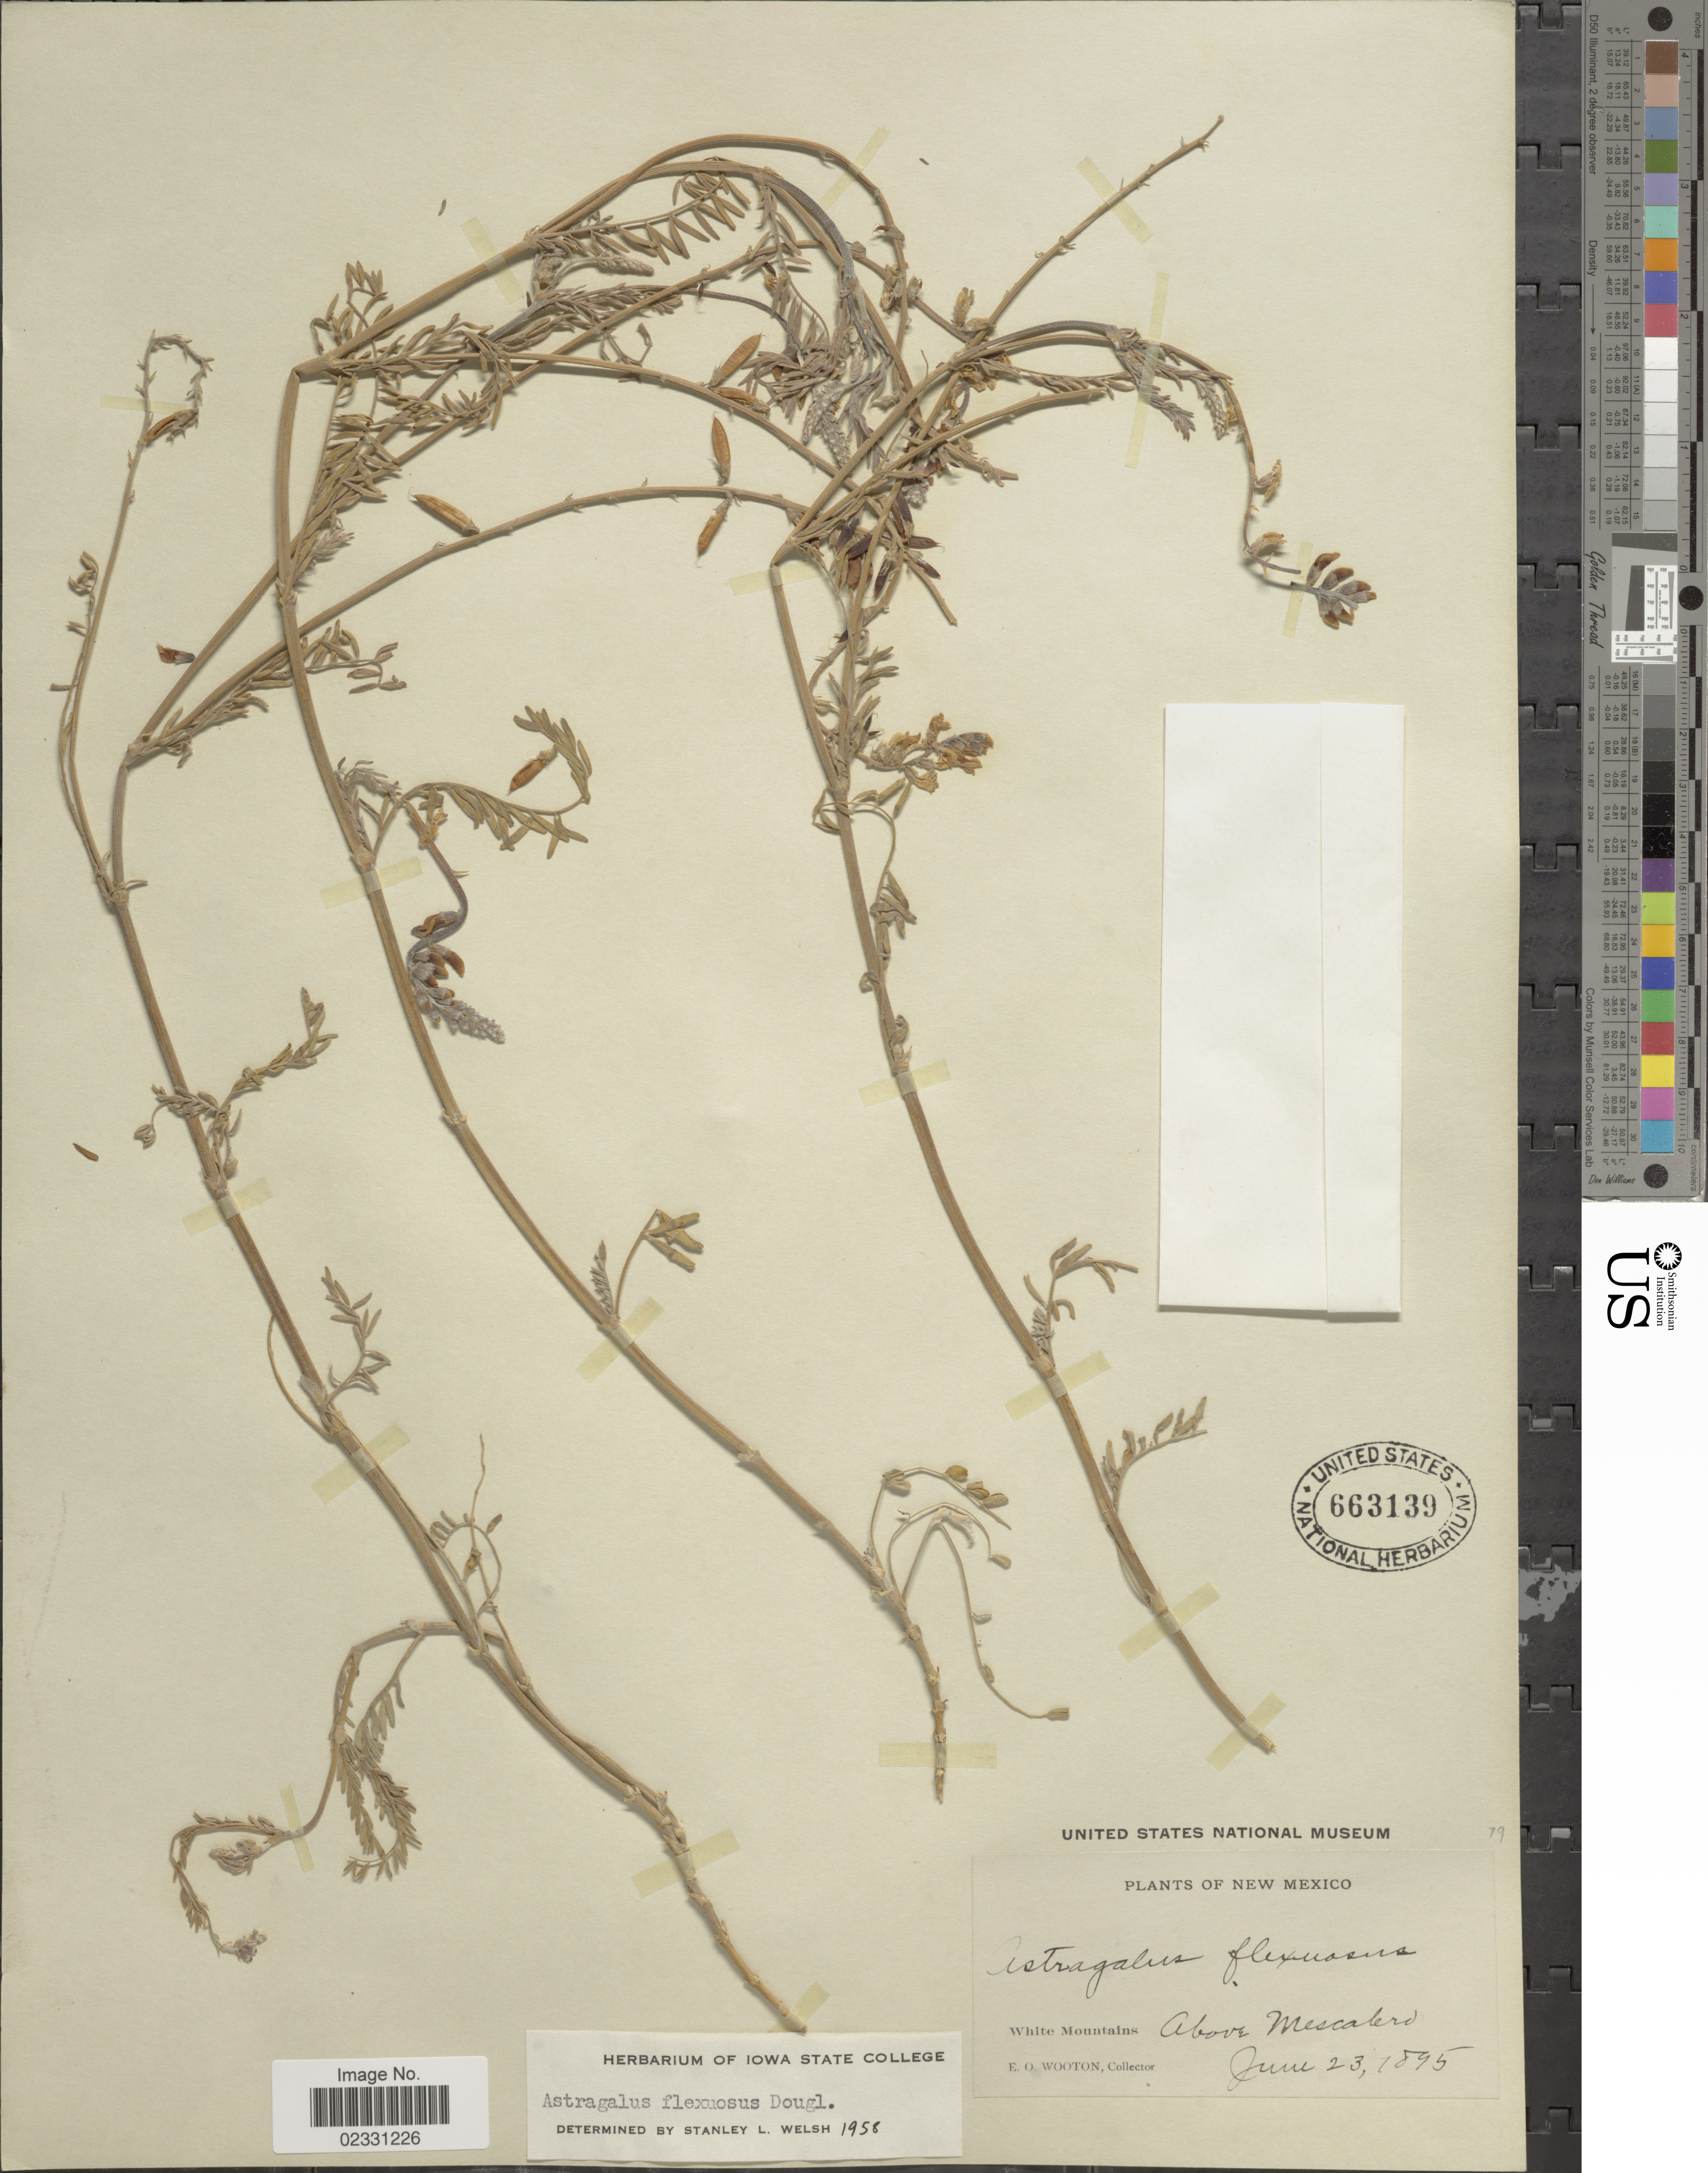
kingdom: Plantae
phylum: Tracheophyta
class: Magnoliopsida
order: Fabales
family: Fabaceae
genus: Astragalus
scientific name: Astragalus flexuosus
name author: (Hook.) Douglas ex G. Don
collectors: E. O. Wooton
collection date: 1895-06-23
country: United States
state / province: New Mexico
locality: White Mountains. Above Mescalero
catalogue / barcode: US 663139